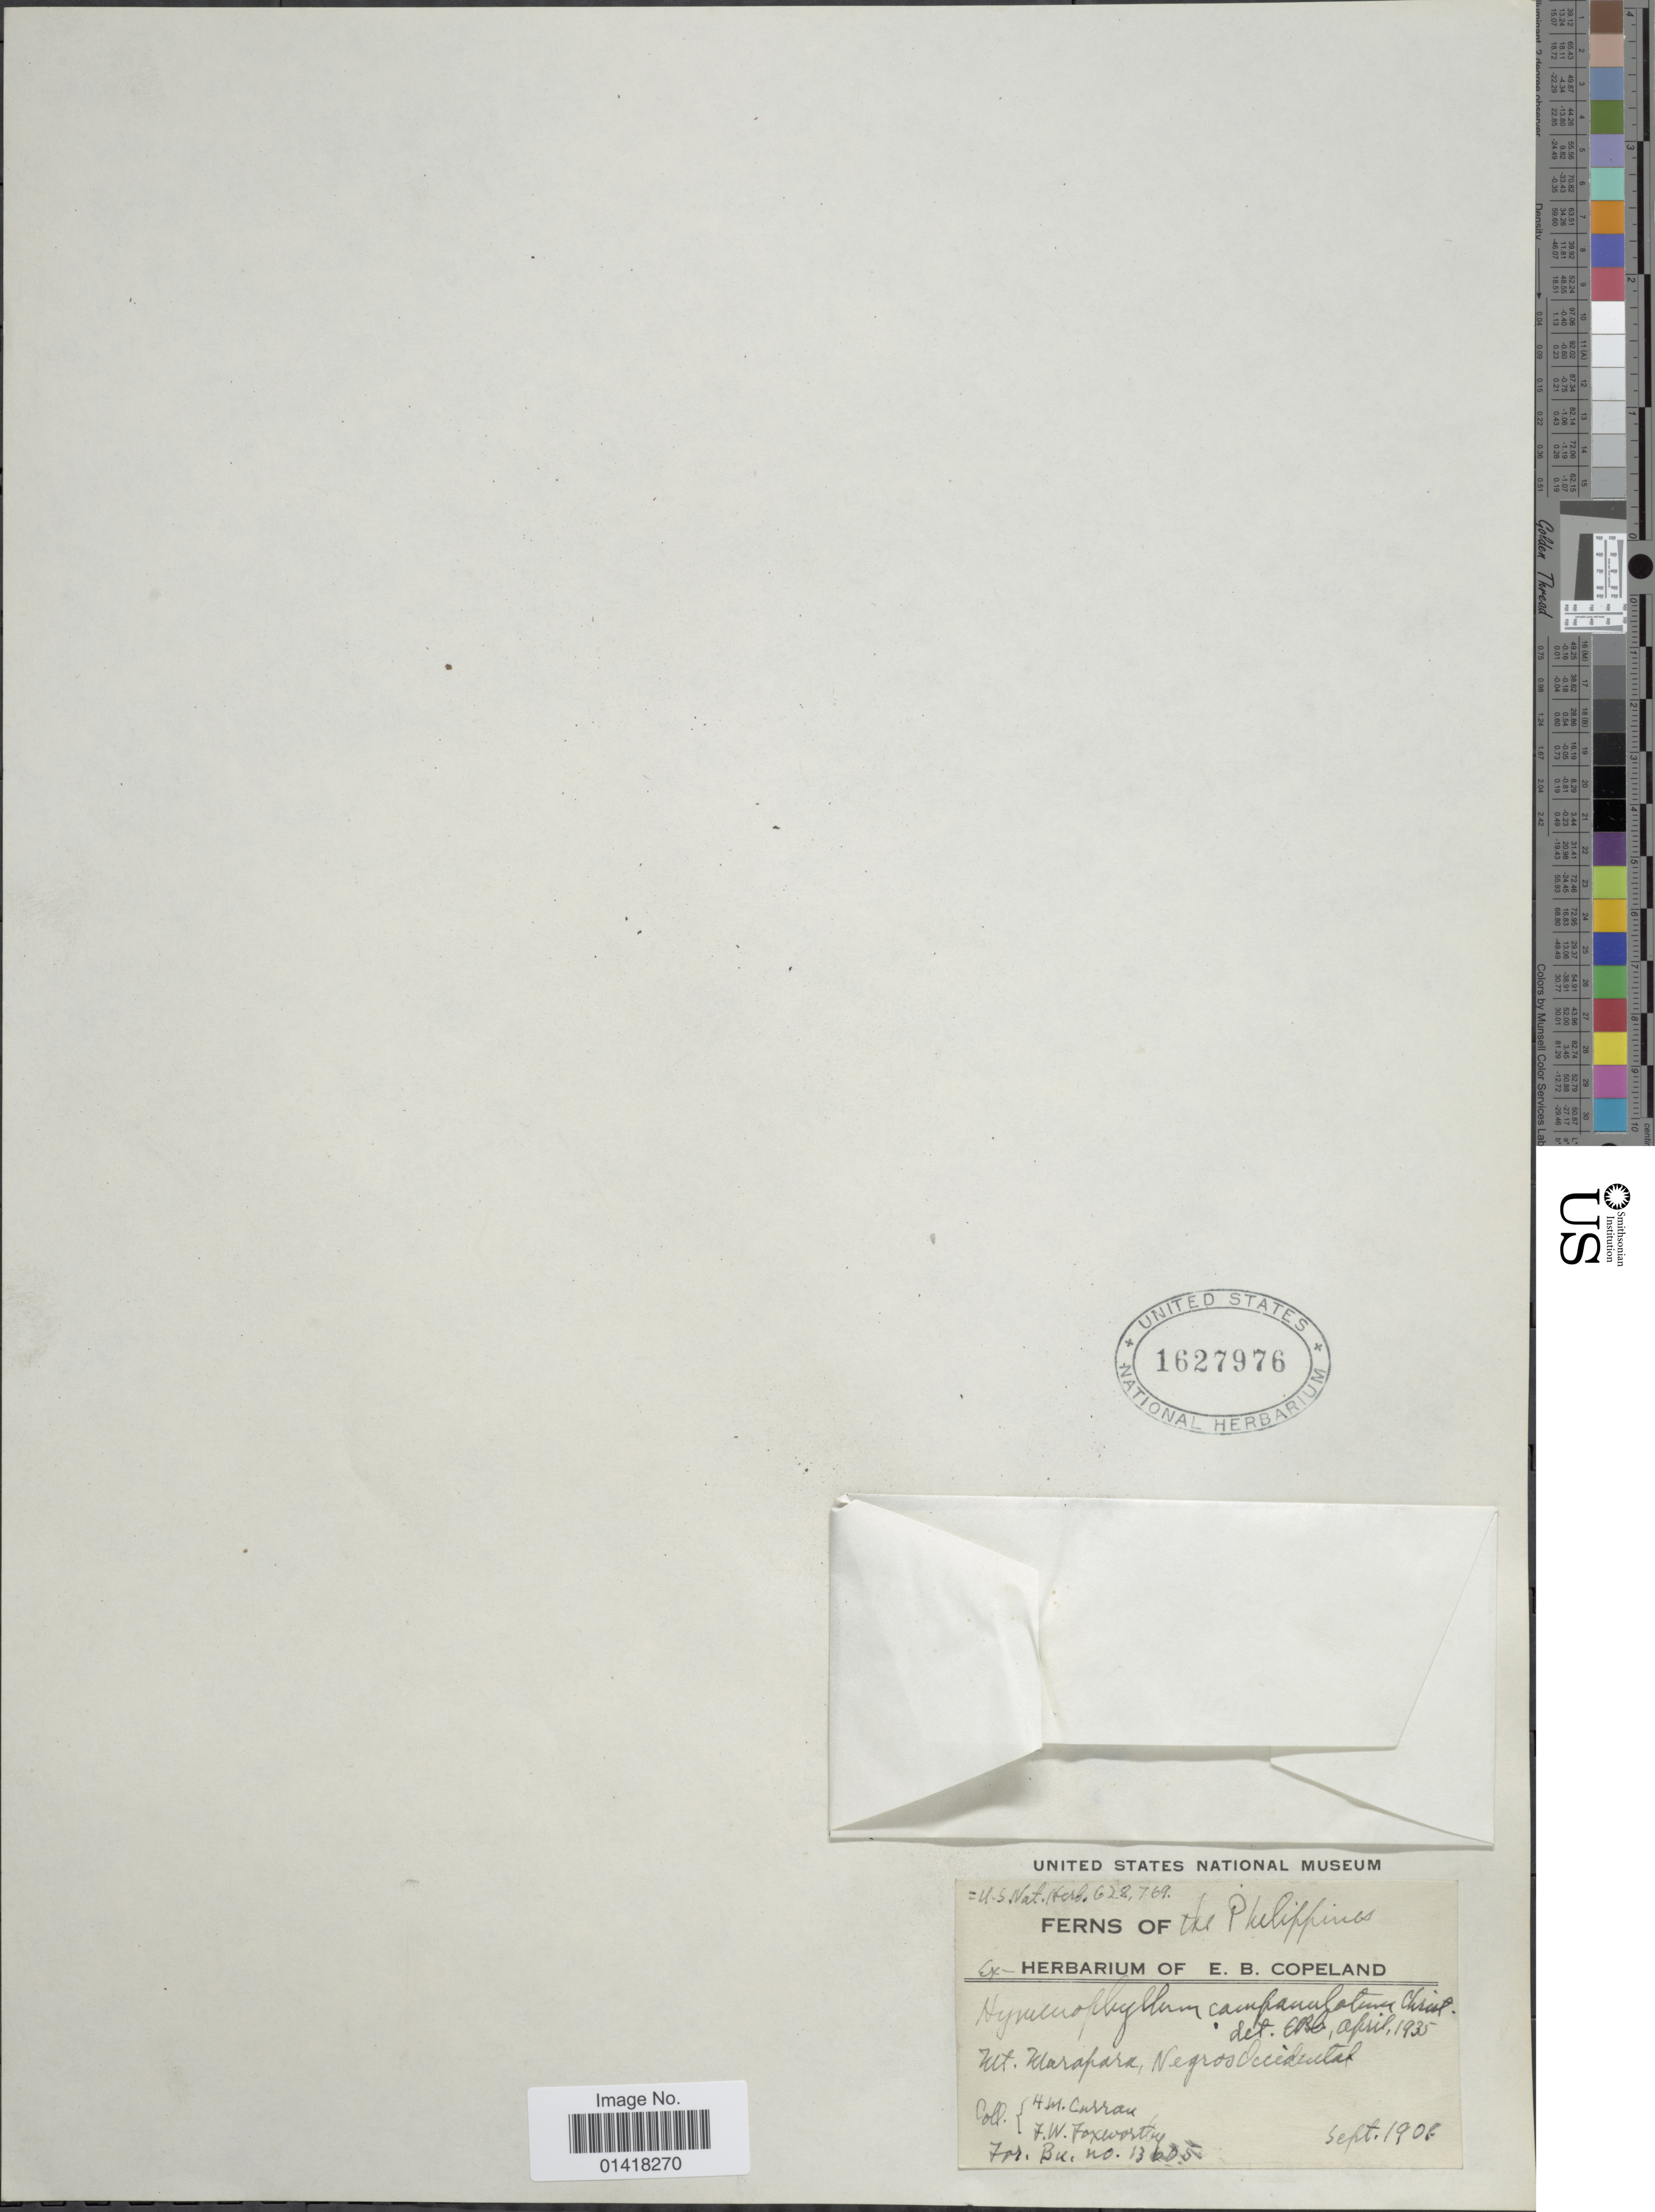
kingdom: Plantae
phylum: Tracheophyta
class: Polypodiopsida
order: Hymenophyllales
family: Hymenophyllaceae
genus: Hymenophyllum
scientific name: Hymenophyllum campanulatum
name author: Christ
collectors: H. M. Curran & F. W. Foxworthy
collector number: For. Bu.13605 *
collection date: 1908-09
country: Philippines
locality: Mt. Marapare, Negros Occidental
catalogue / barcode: US 1627976